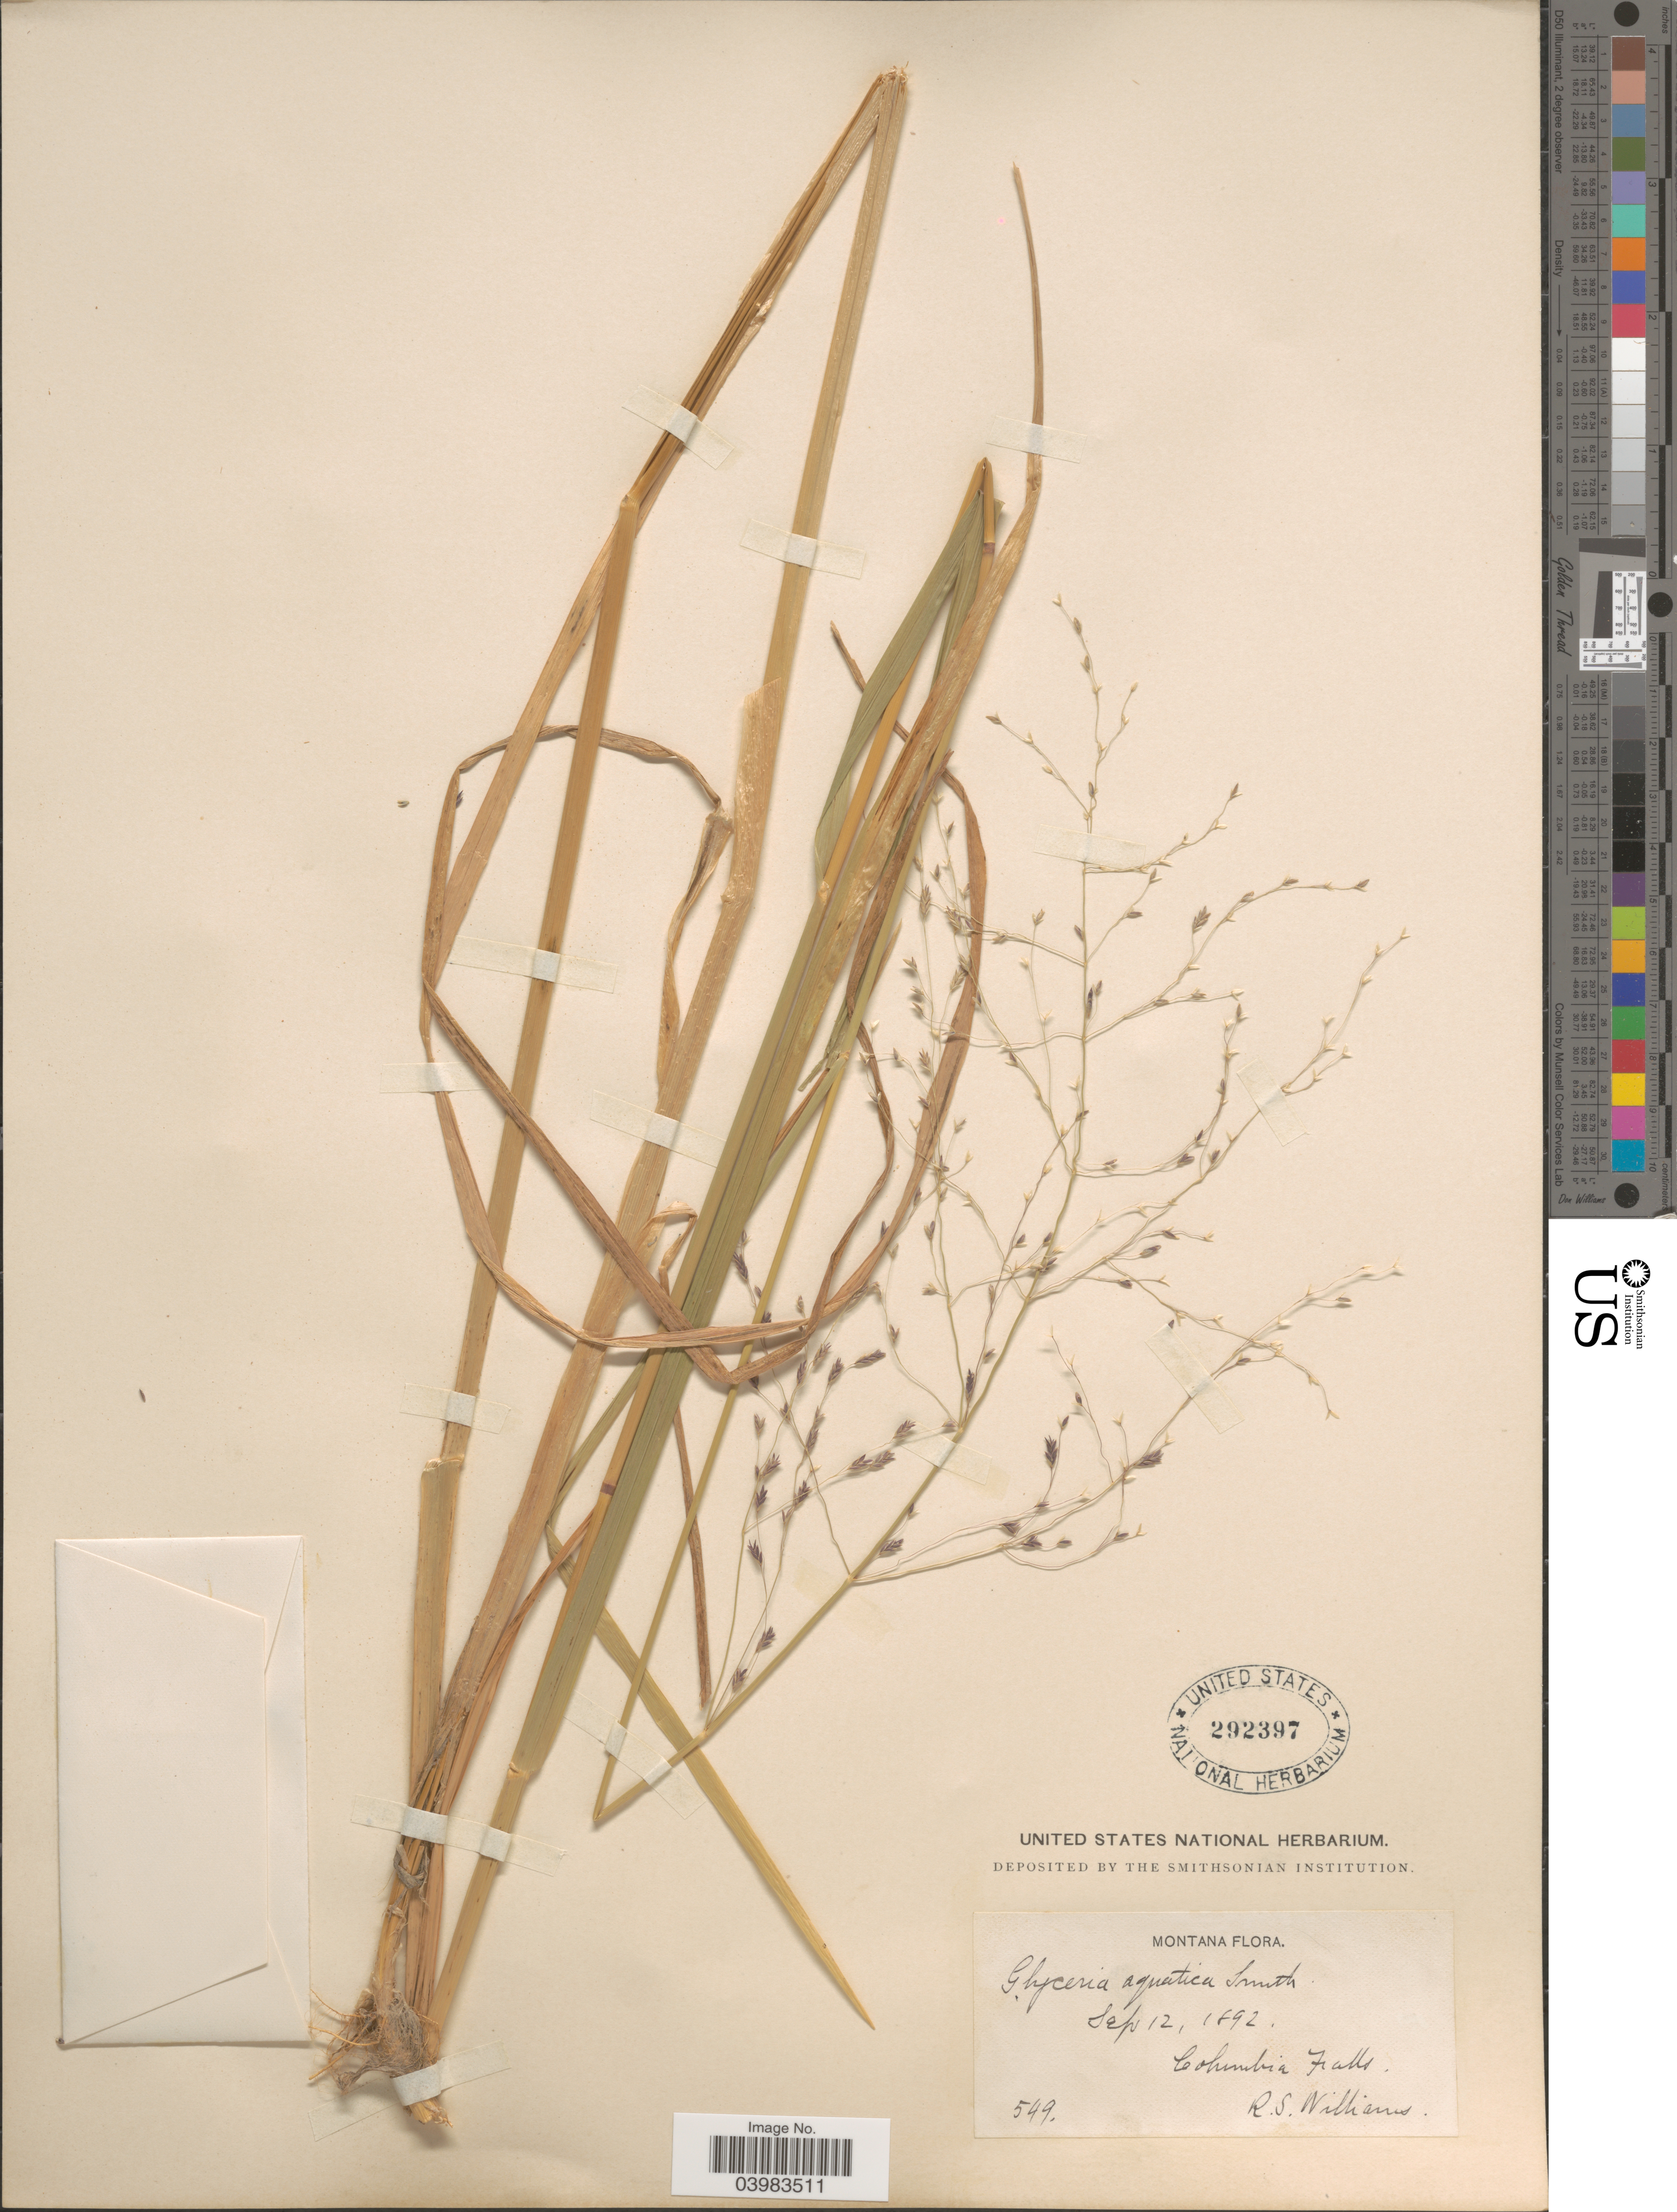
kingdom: Plantae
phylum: Tracheophyta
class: Liliopsida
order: Poales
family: Poaceae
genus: Glyceria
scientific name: Glyceria grandis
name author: S. Watson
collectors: R. S. Williams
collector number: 549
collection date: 1892-09-12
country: United States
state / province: Montana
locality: Columbia Falls.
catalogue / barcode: US 292397